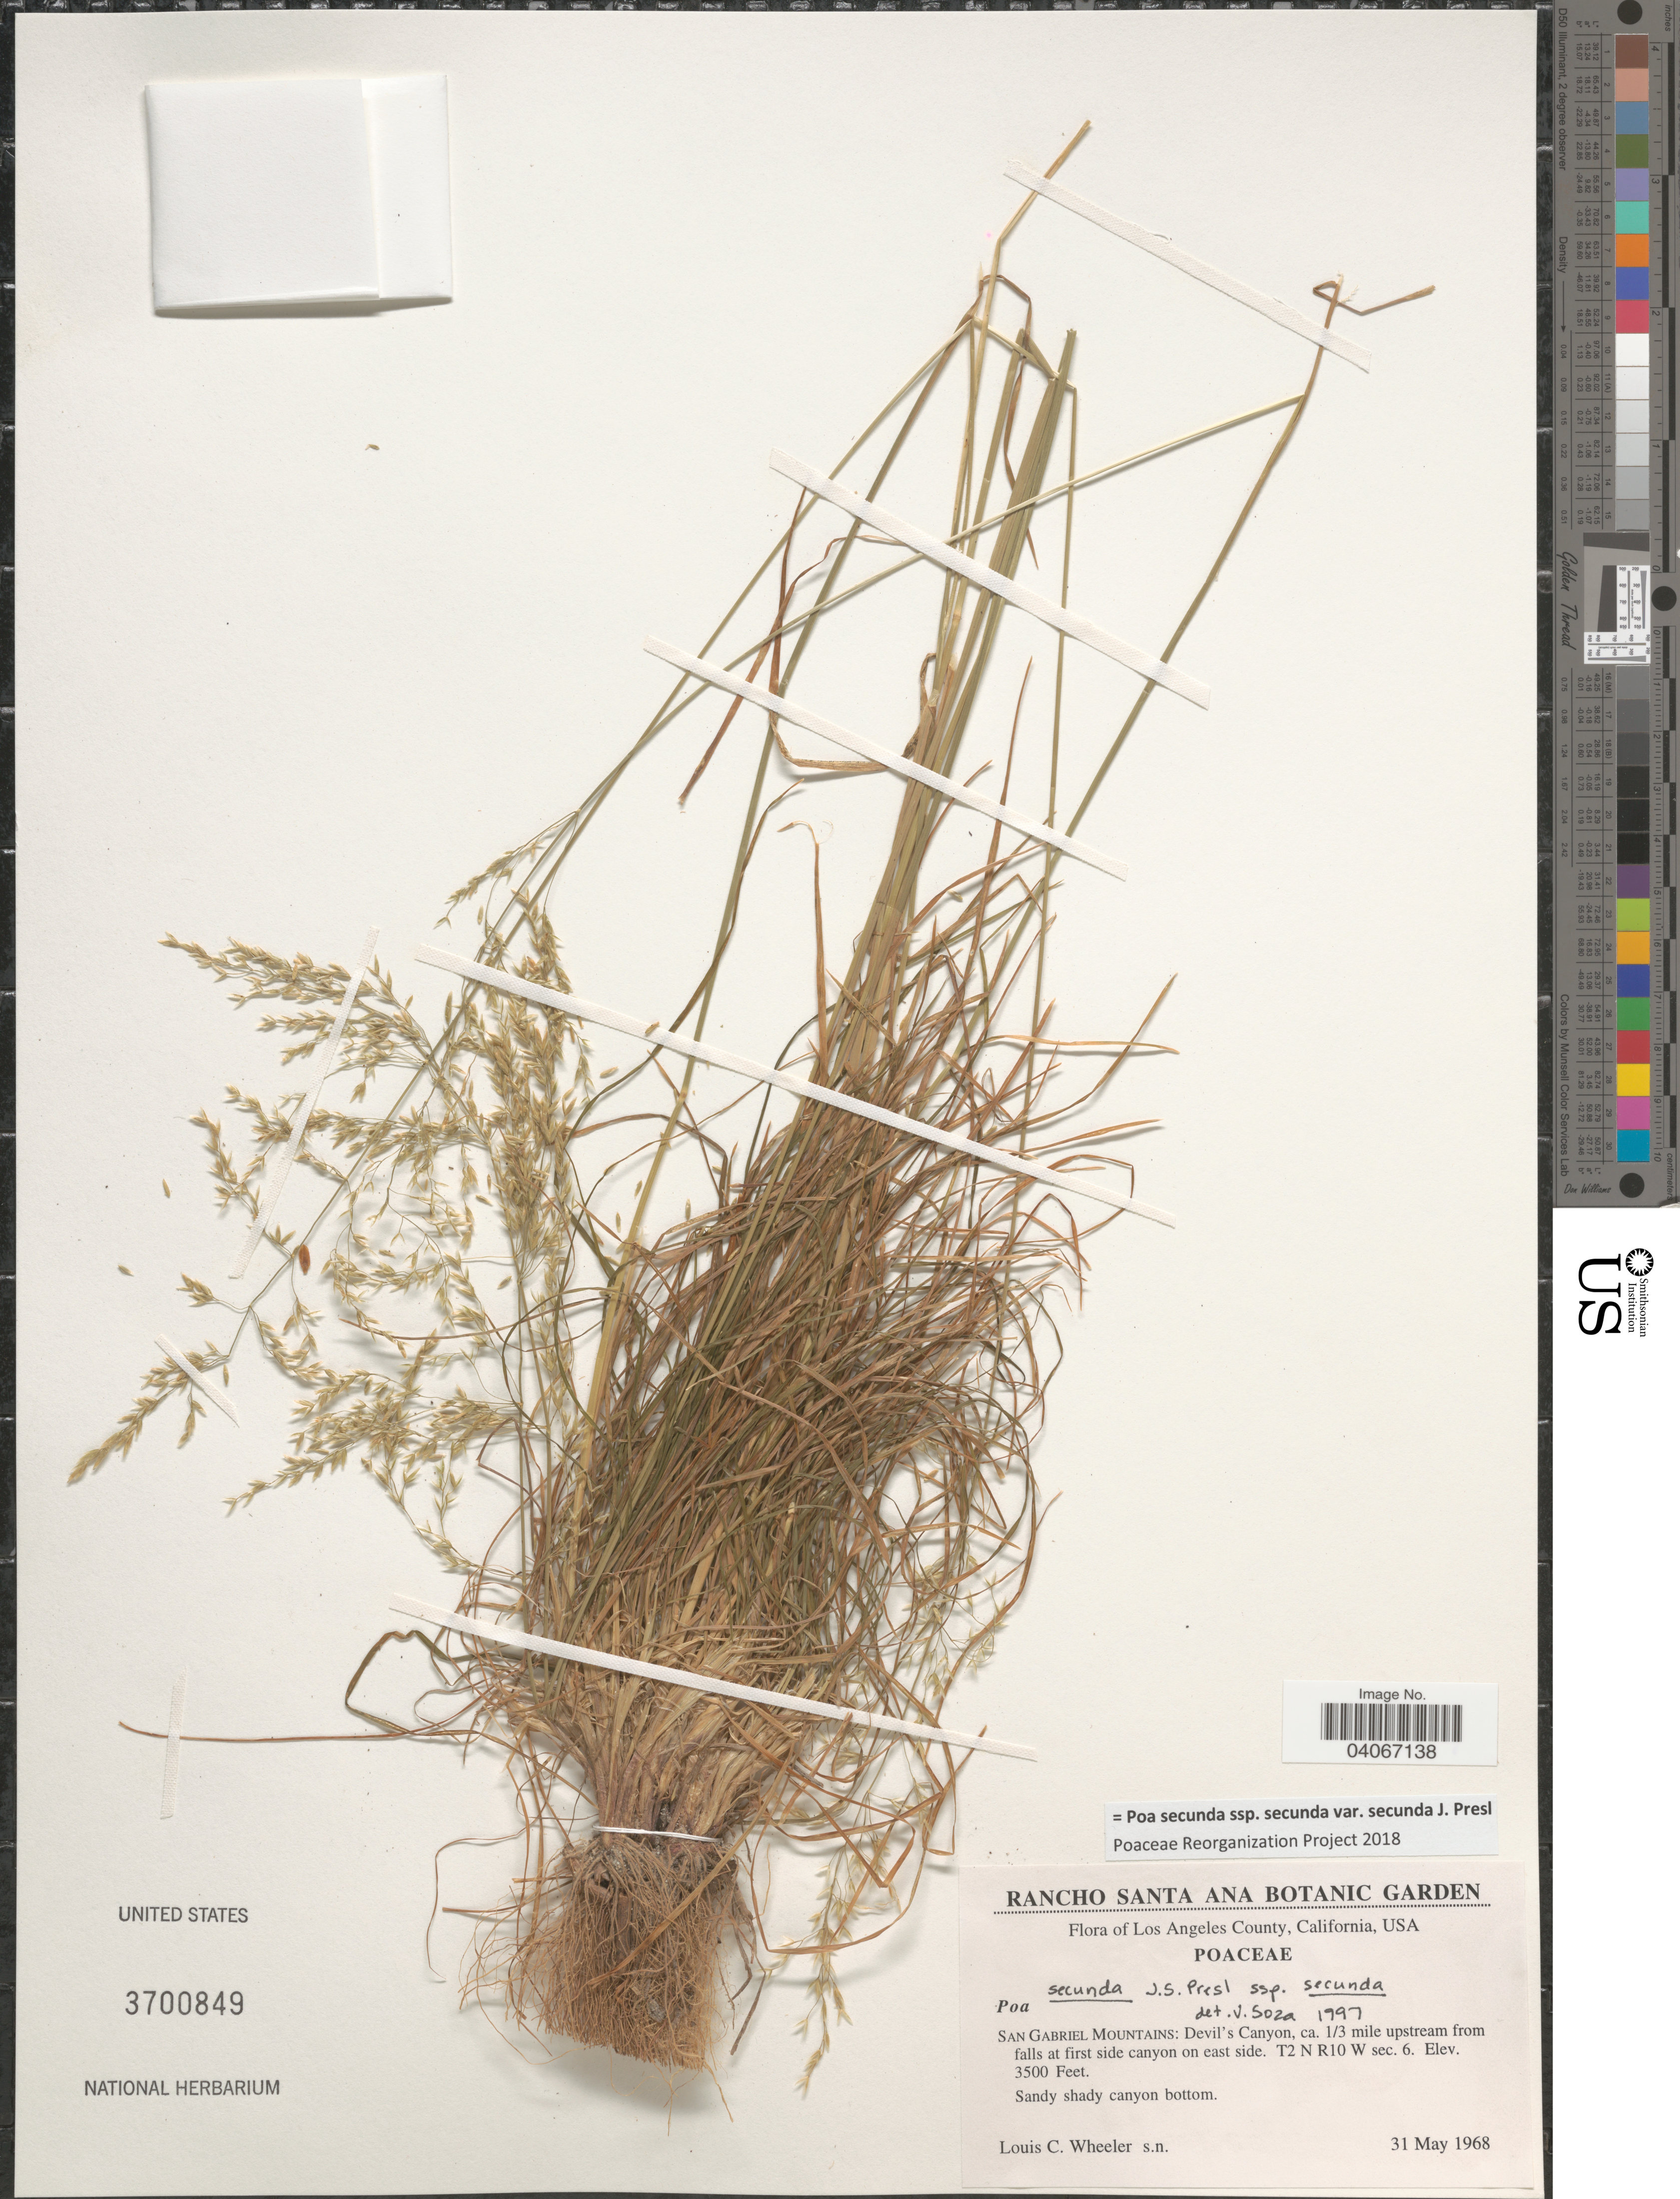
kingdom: Plantae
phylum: Tracheophyta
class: Liliopsida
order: Poales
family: Poaceae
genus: Poa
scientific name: Poa secunda subsp. secunda var. secunda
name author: J. Presl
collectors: L. C. Wheeler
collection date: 1968-05-31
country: United States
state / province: California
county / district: Los Angeles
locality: Los Angeles County. San Gabriel Mountains: Devil's Canyon, ca. 1/3 mile upstream from falls at first side canyon on east side. T2 N R10 W sec. 6.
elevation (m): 1067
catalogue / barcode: US 3700849